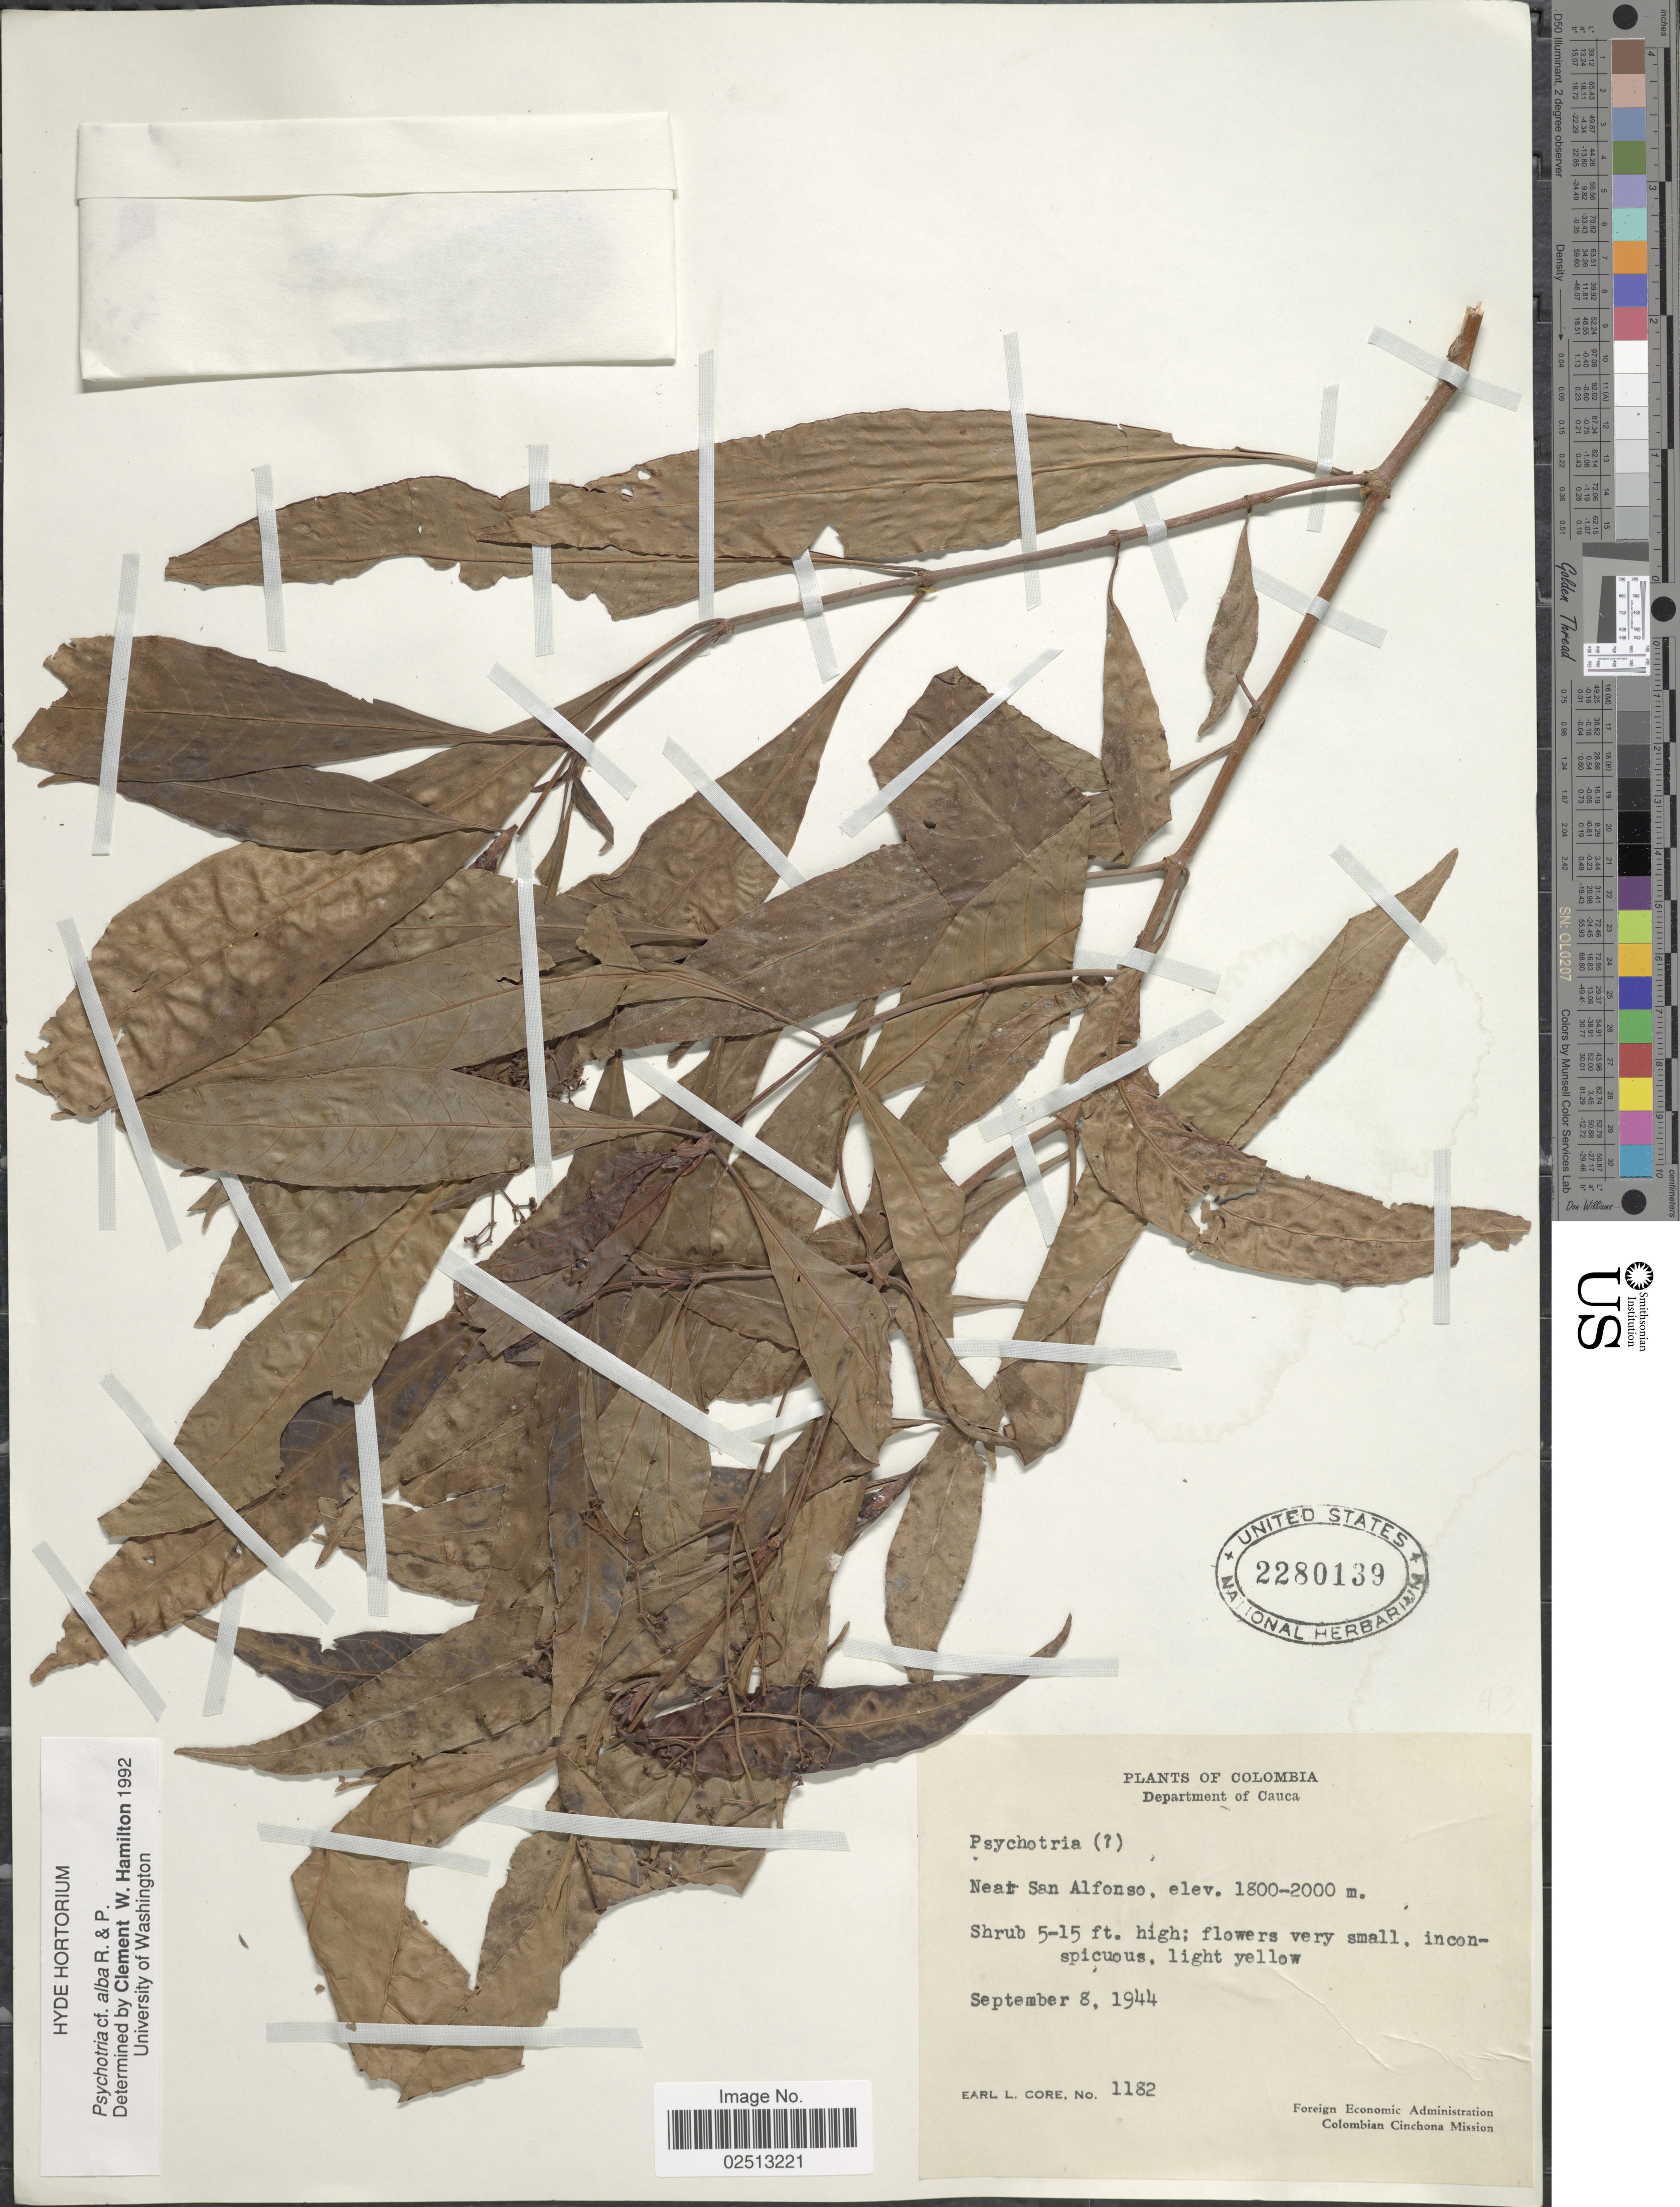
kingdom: Plantae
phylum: Tracheophyta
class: Magnoliopsida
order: Gentianales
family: Rubiaceae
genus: Psychotria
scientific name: Psychotria alba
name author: Ruiz & Pav.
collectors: E. L. Core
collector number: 1182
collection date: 1944-09-08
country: Colombia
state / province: Cauca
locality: Department of Cauca, Near San Alfonso.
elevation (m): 1800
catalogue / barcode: US 2280139